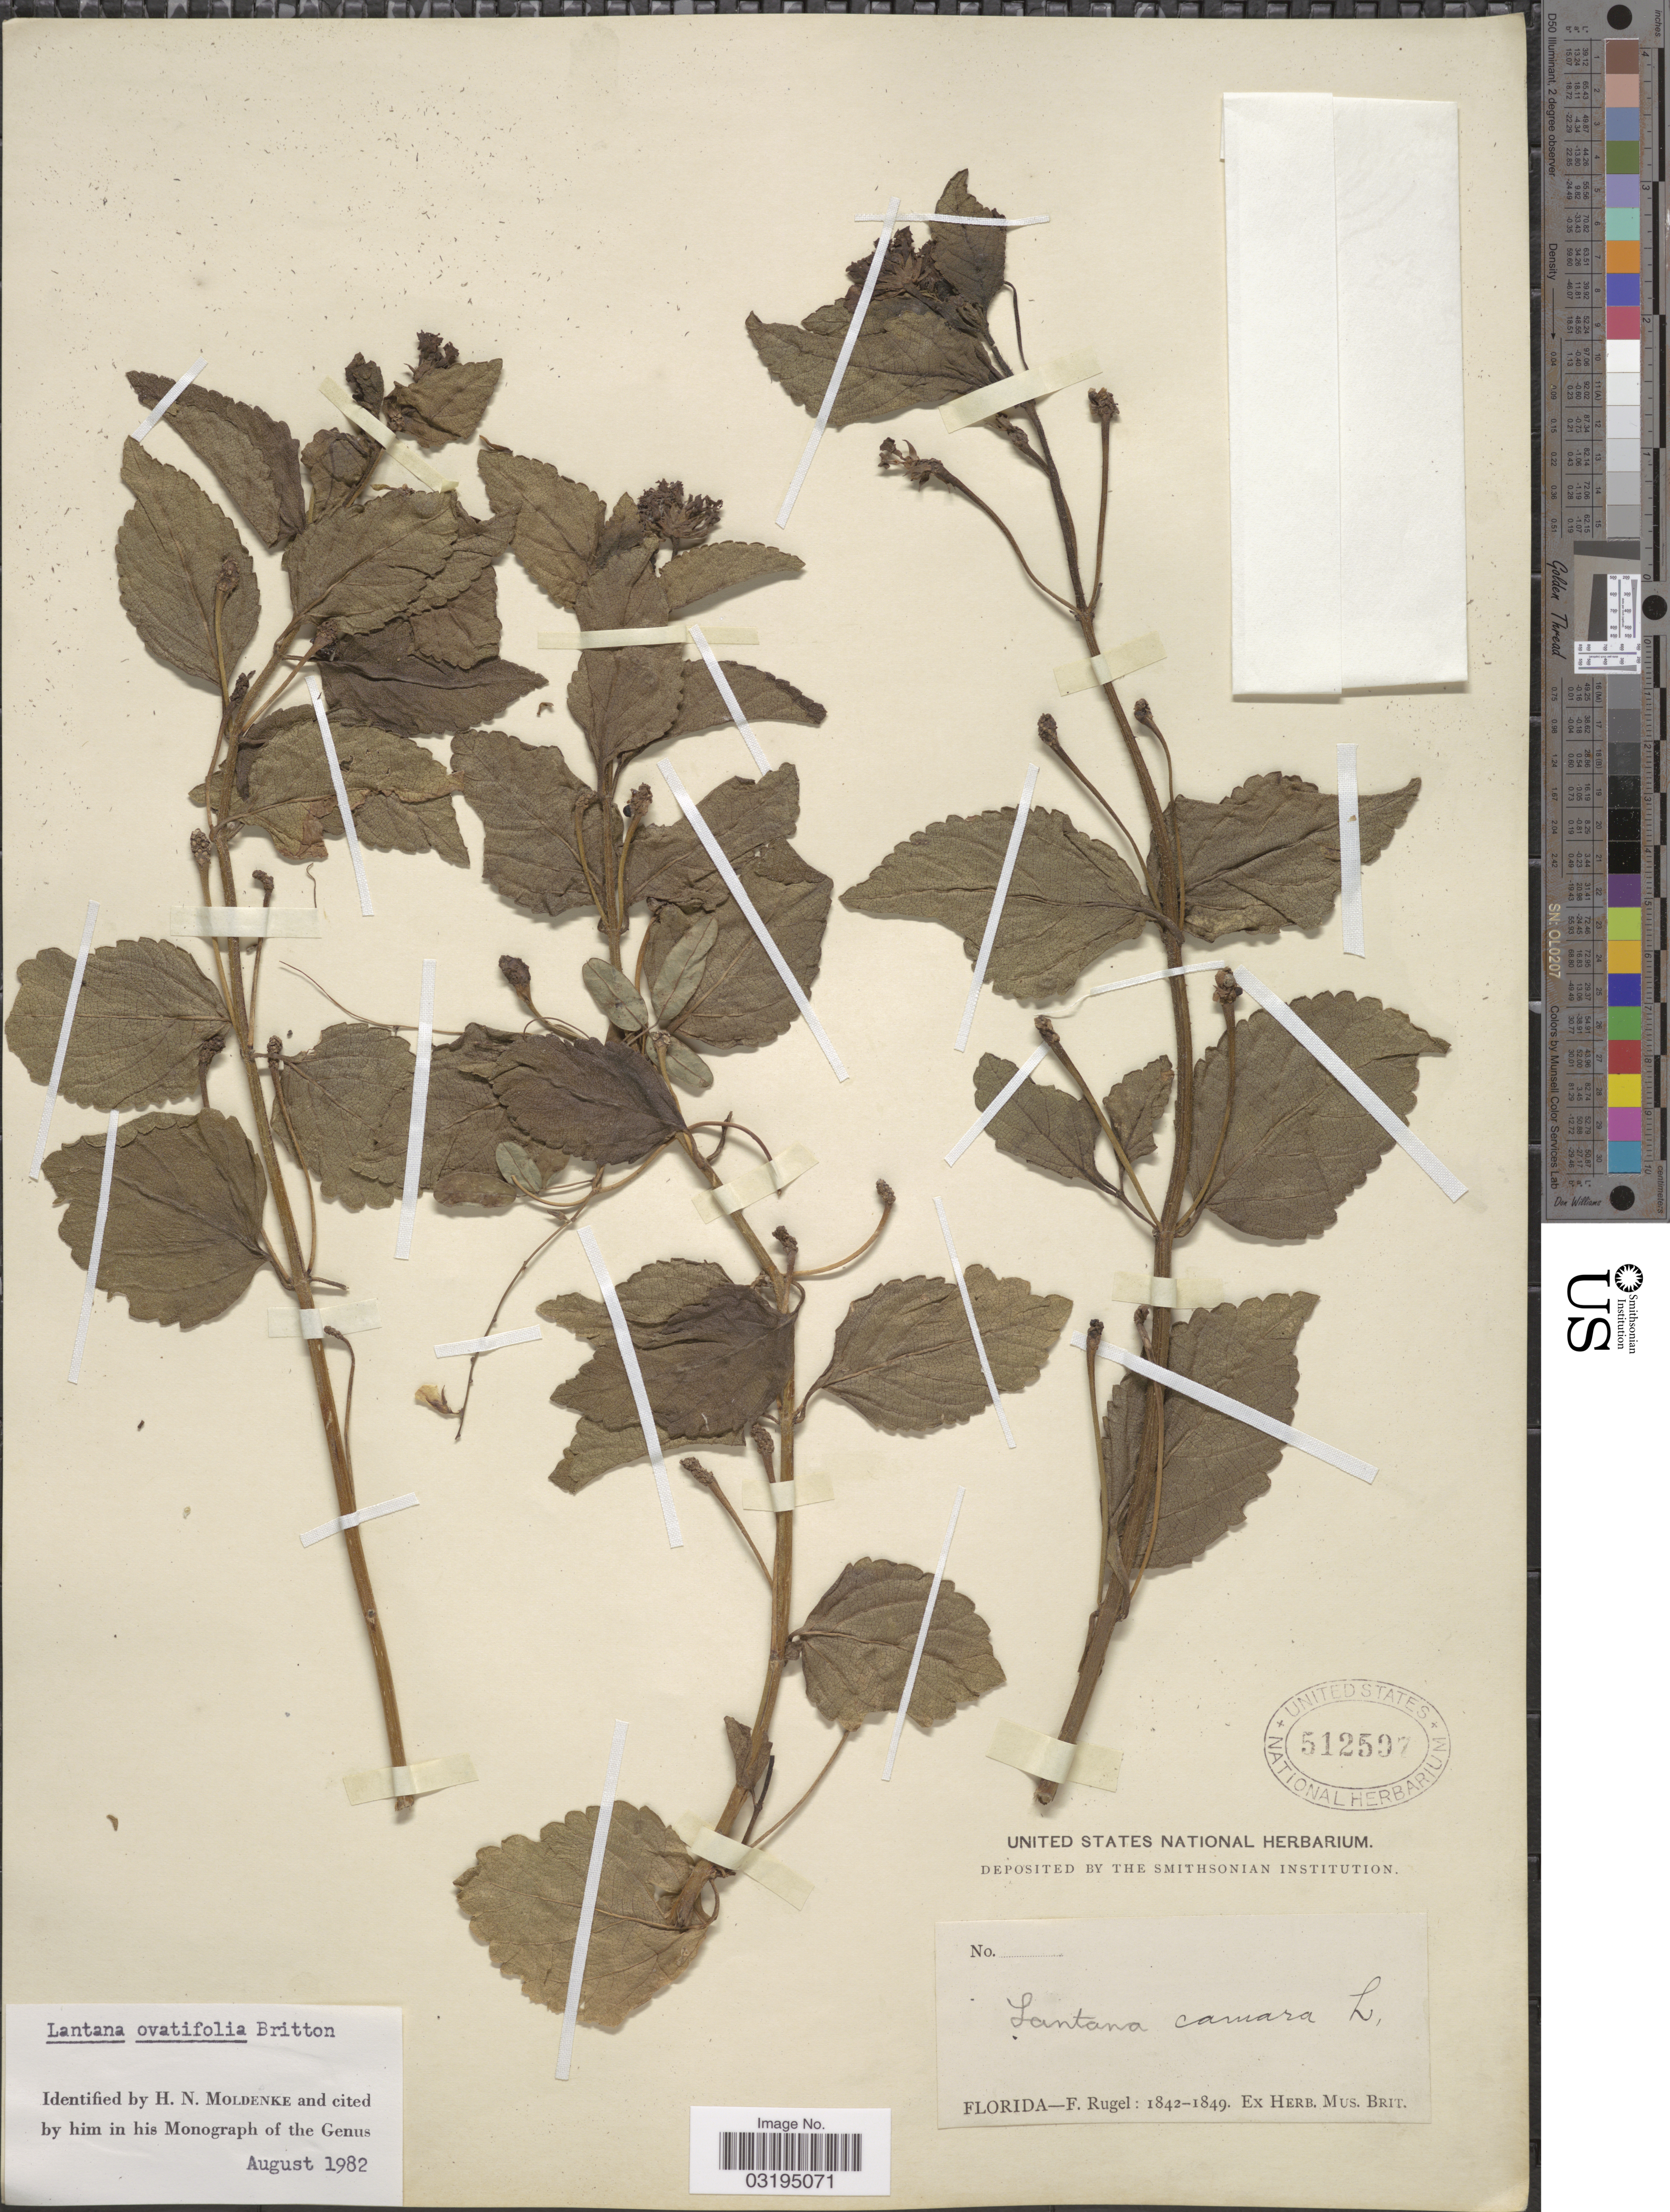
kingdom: Plantae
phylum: Tracheophyta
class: Magnoliopsida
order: Lamiales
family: Verbenaceae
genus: Lantana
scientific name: Lantana ovatifolia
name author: Britton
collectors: F. Rugel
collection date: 1842/1849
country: United States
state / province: Florida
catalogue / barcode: US 512507